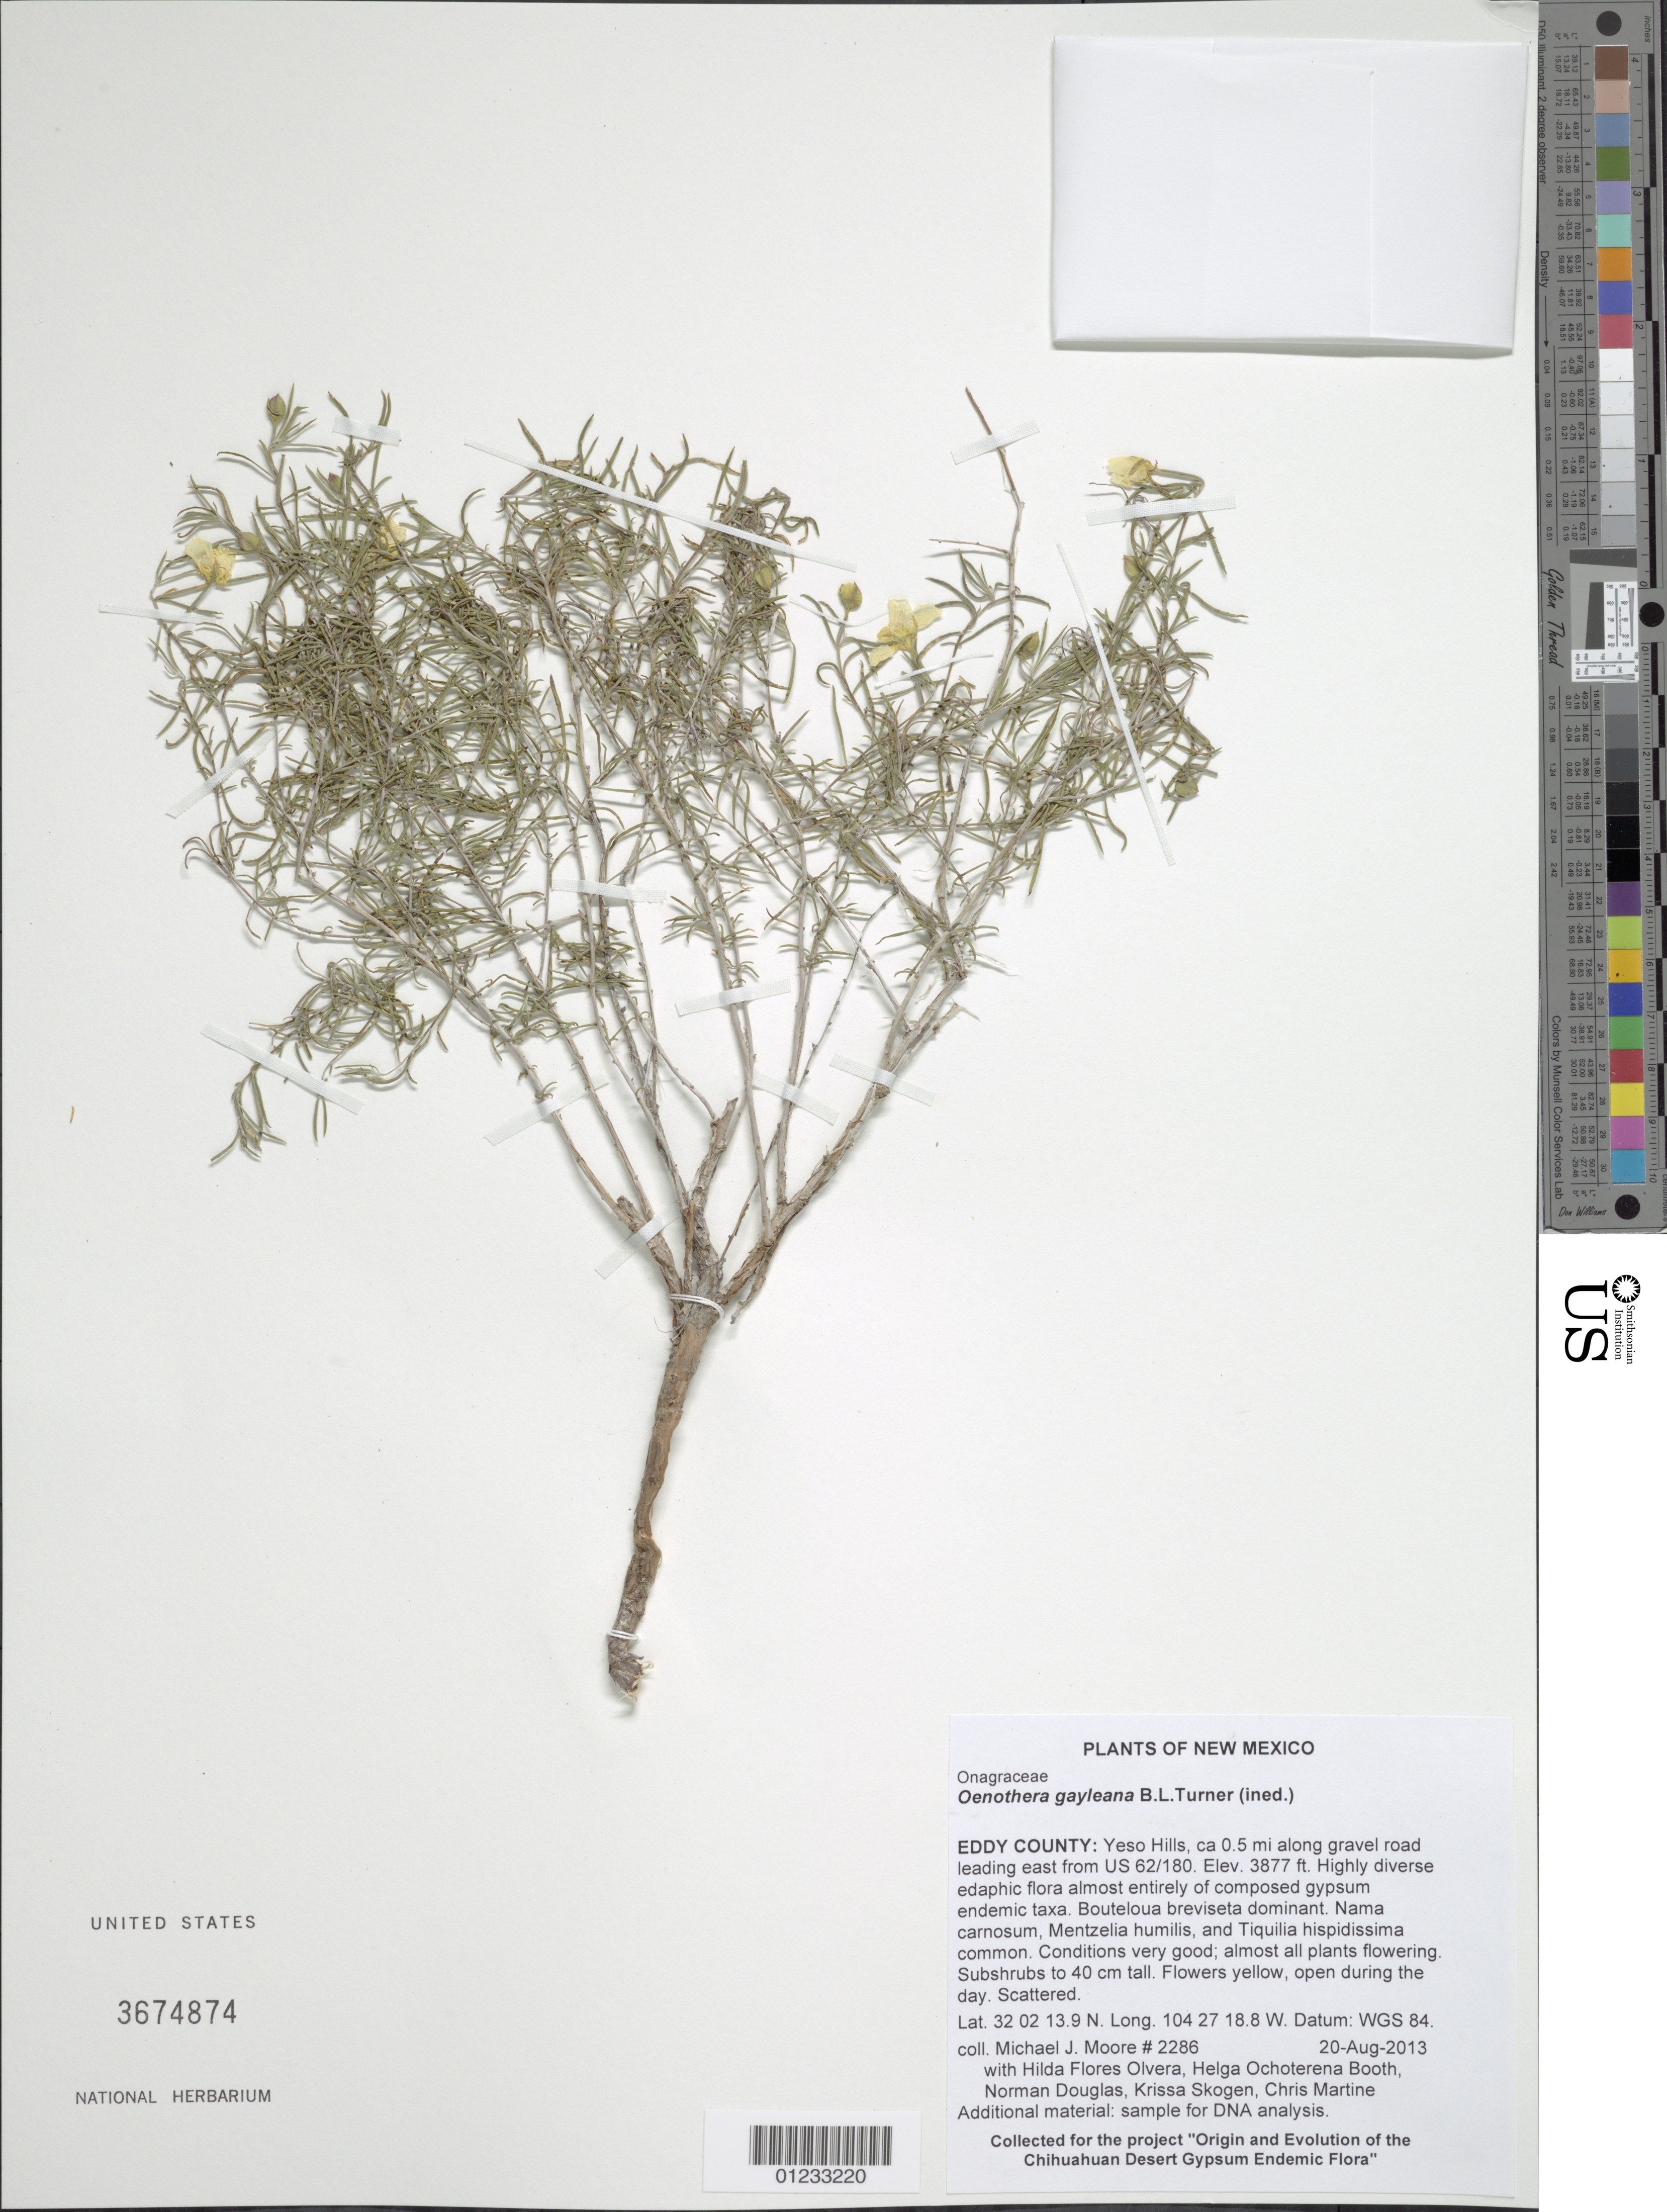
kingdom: Plantae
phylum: Tracheophyta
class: Magnoliopsida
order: Myrtales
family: Onagraceae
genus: Oenothera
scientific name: Oenothera gayleana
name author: B.L. Turner & Moore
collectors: M. J. Moore, H. Flores Olvera, H. Ochoterena-Booth, N. Douglas, K. Skogen & C. Martine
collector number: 2286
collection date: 2009-08-19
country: United States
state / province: New Mexico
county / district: Eddy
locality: Yeso Hills, ca 0.5 mi along gravel road leading east from US 62/180.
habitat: Highly diverse edaphic flora almost entirely of composed gypsum endemic taxa. Bouteloua breviseta dominant. Nama carnosum, Mentzelia humilis, and Tiquilia hispidissima common. Conditions very good; almost all plants flowering.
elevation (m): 1182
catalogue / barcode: US 3674874